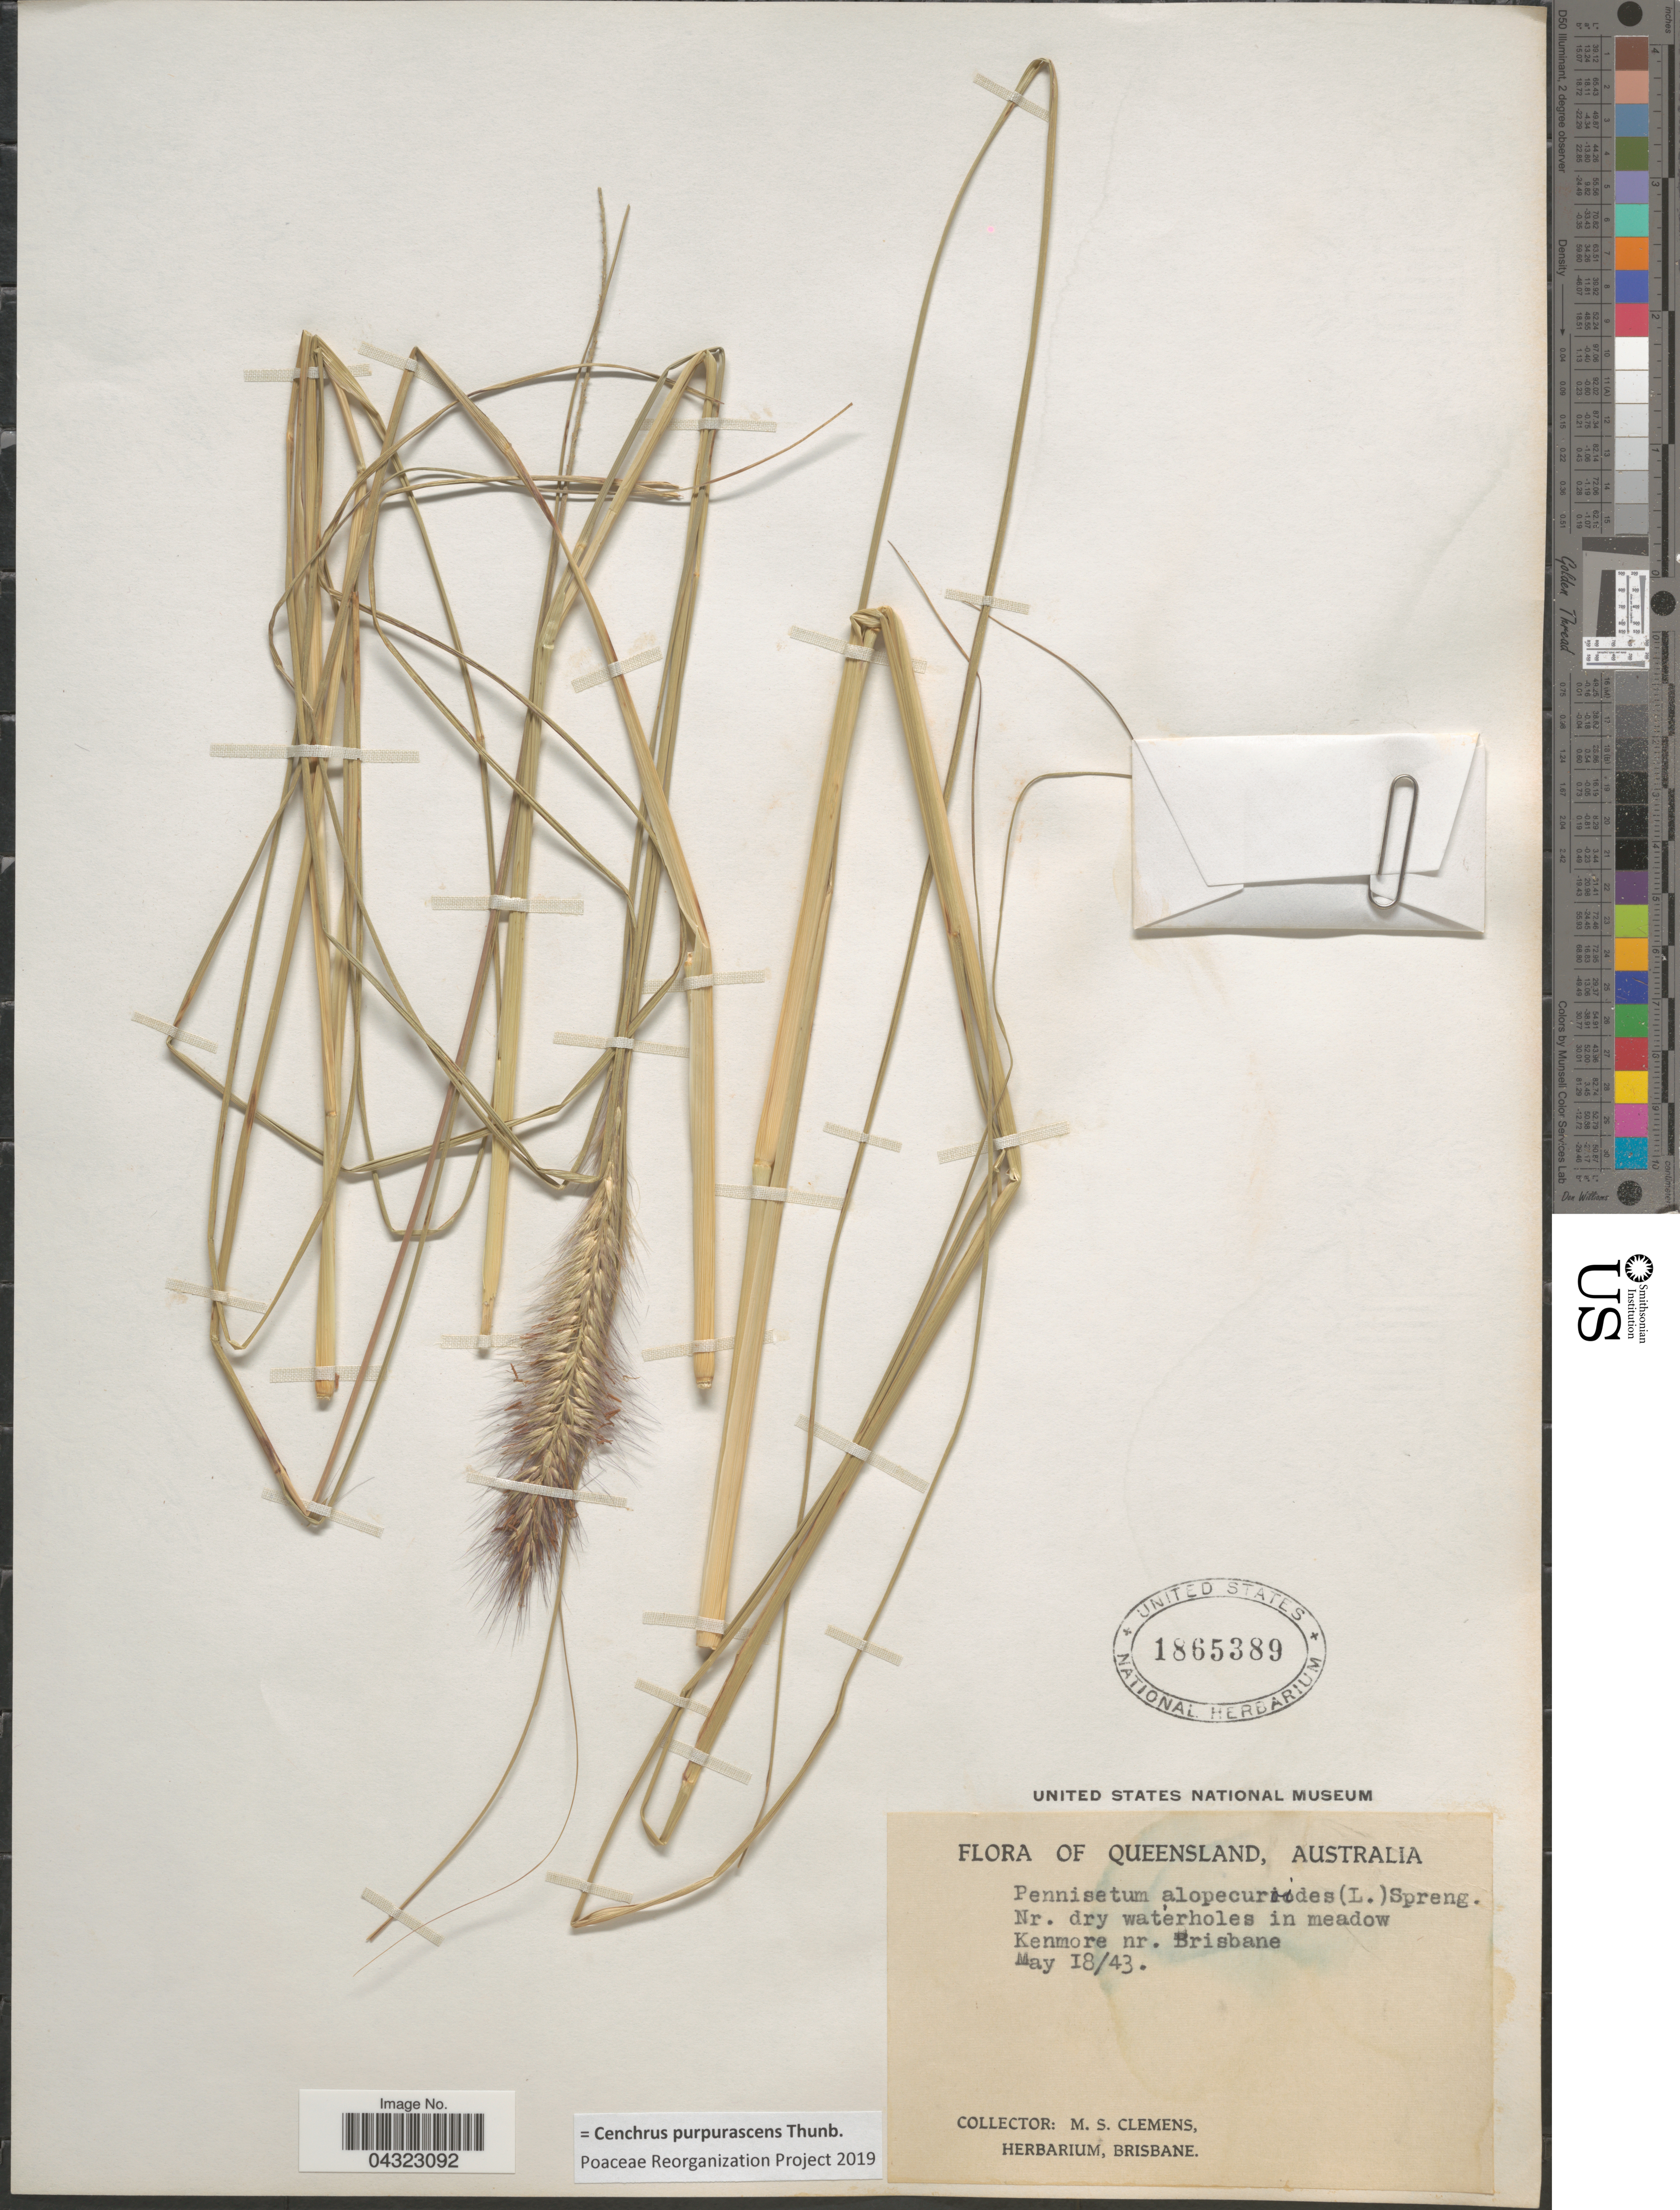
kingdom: Plantae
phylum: Tracheophyta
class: Liliopsida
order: Poales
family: Poaceae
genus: Cenchrus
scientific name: Cenchrus purpurascens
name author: Thunb.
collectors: M. S. Clemens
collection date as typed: Transcribed d/m/y: 18/5/43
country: Australia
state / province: Queensland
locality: Nr. dry waterholes in meadow Kenmore nr. Brisbane.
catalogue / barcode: US 1865389